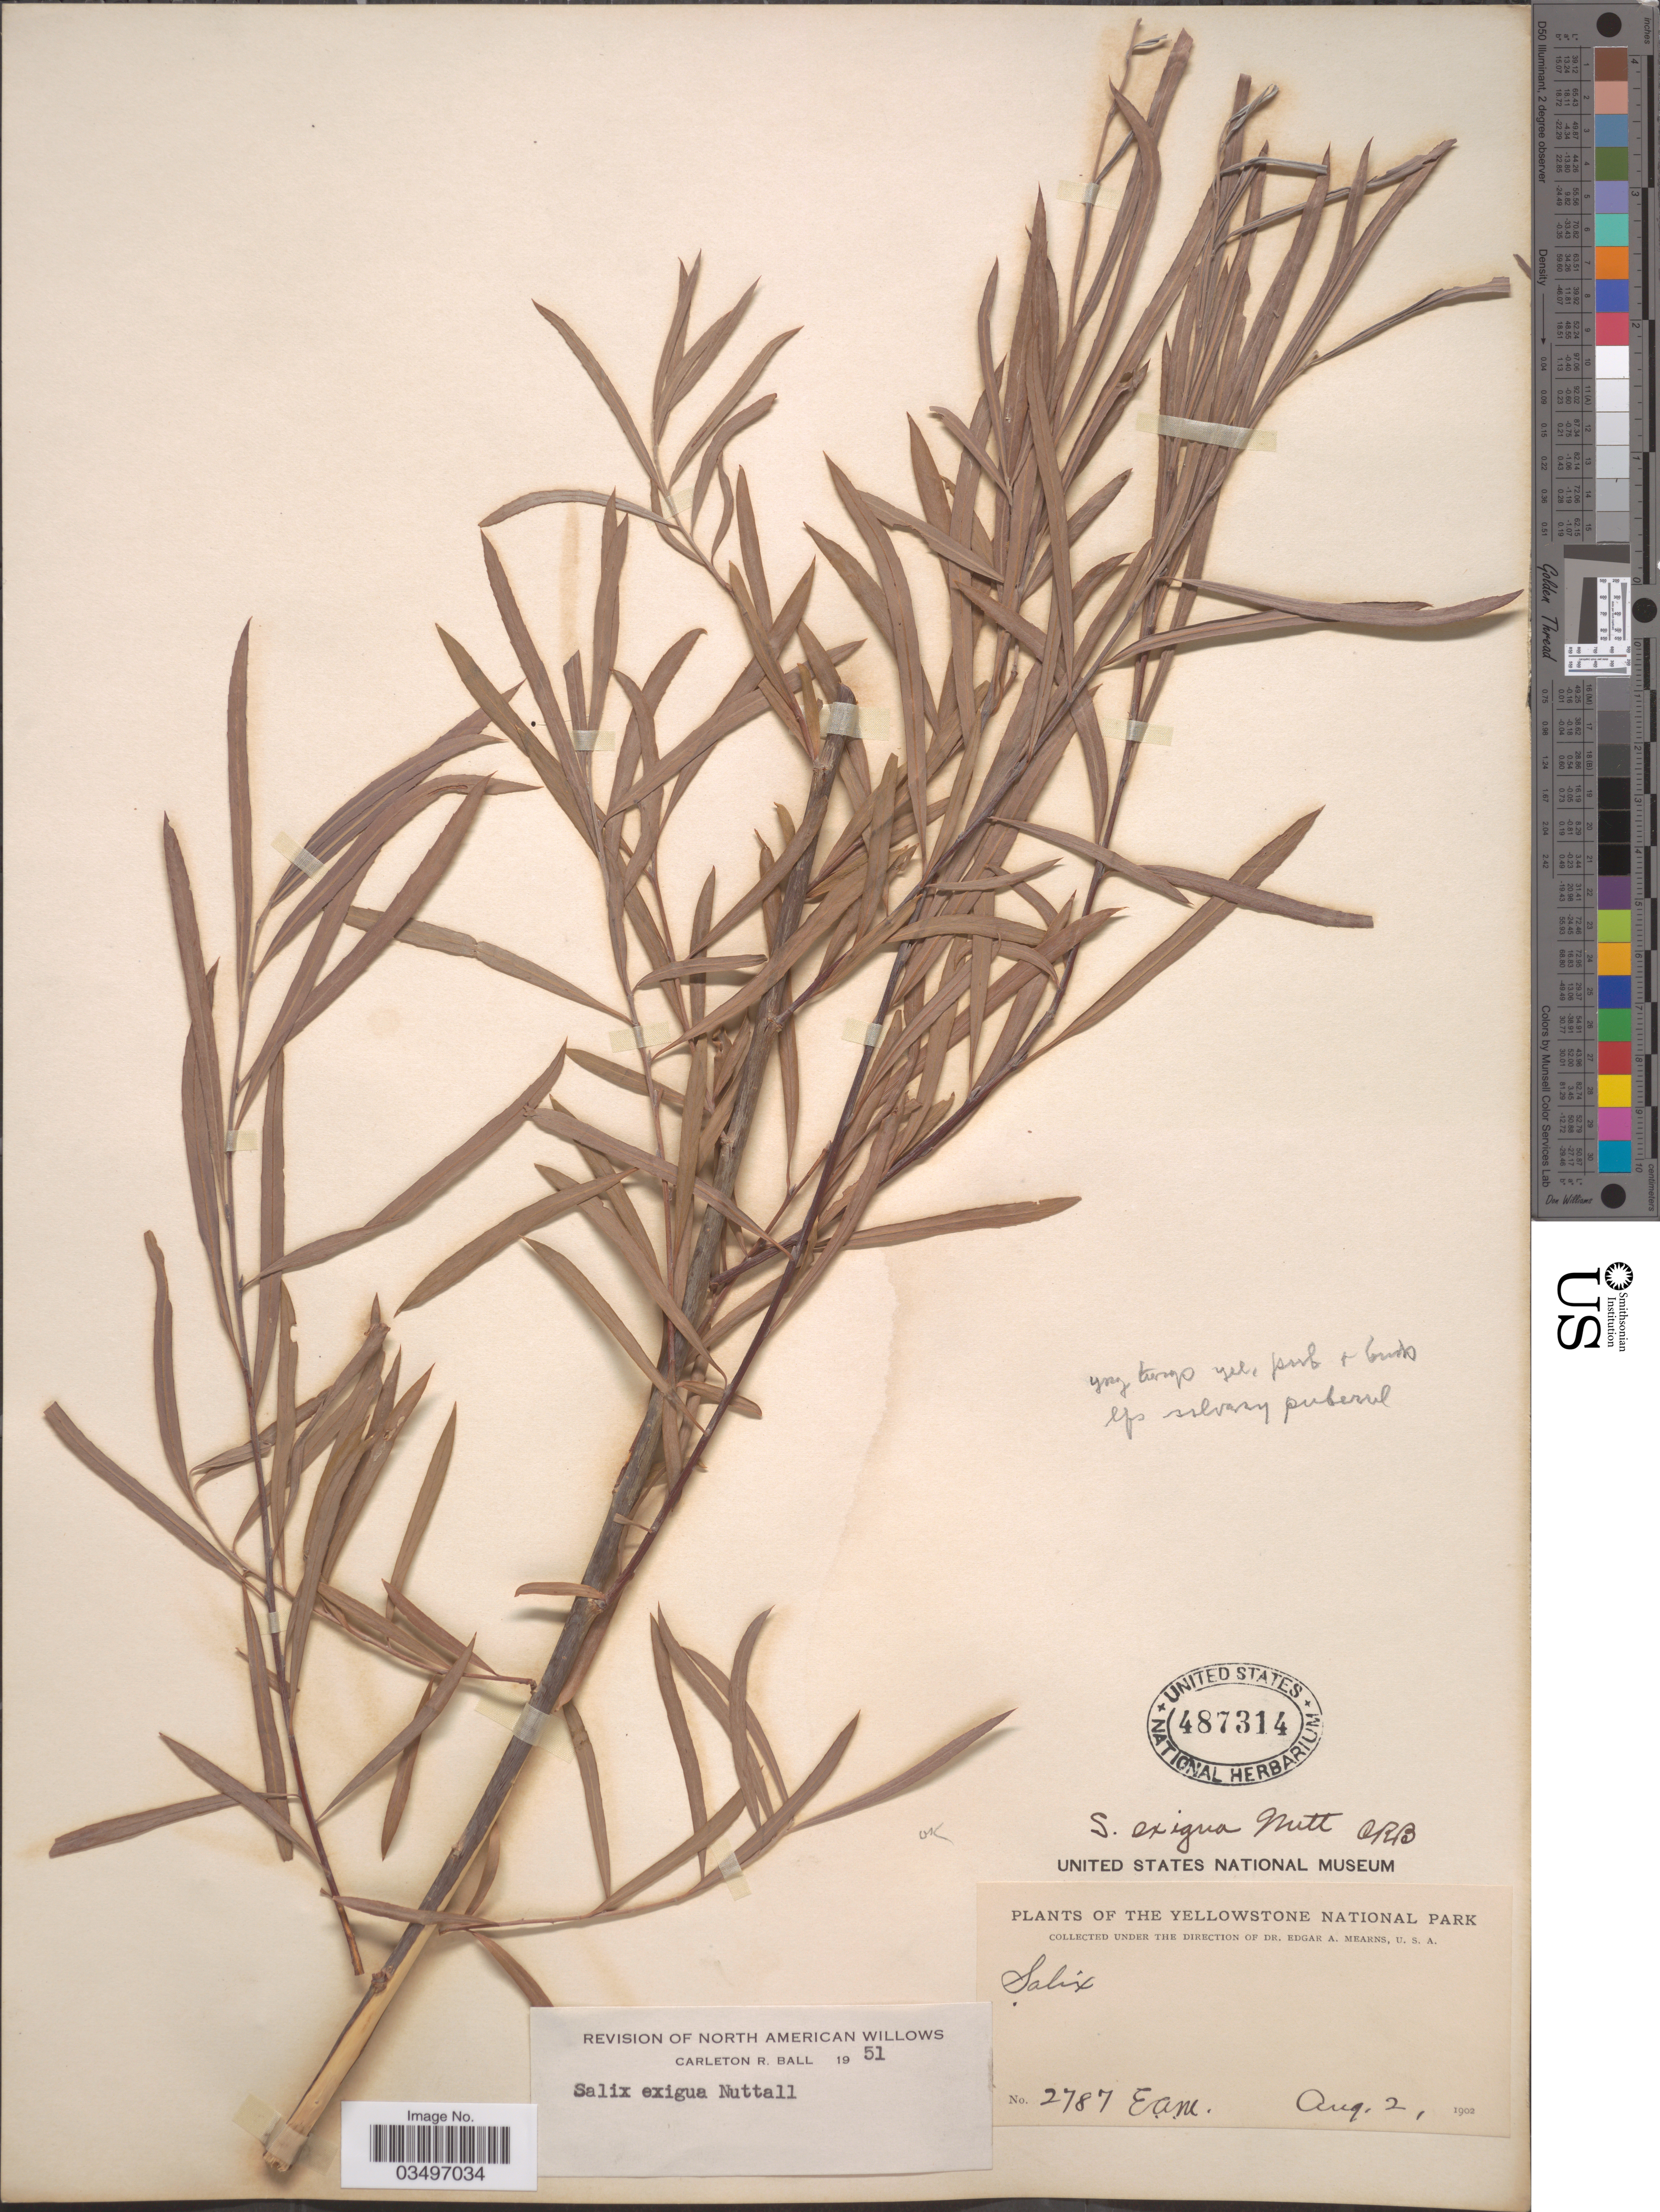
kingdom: Plantae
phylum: Tracheophyta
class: Magnoliopsida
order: Malpighiales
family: Salicaceae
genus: Salix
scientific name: Salix exigua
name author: Nutt.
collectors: E. A. Mearns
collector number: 2787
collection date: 1902-08-02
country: United States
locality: Yellowstone National Park.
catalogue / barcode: US 487314